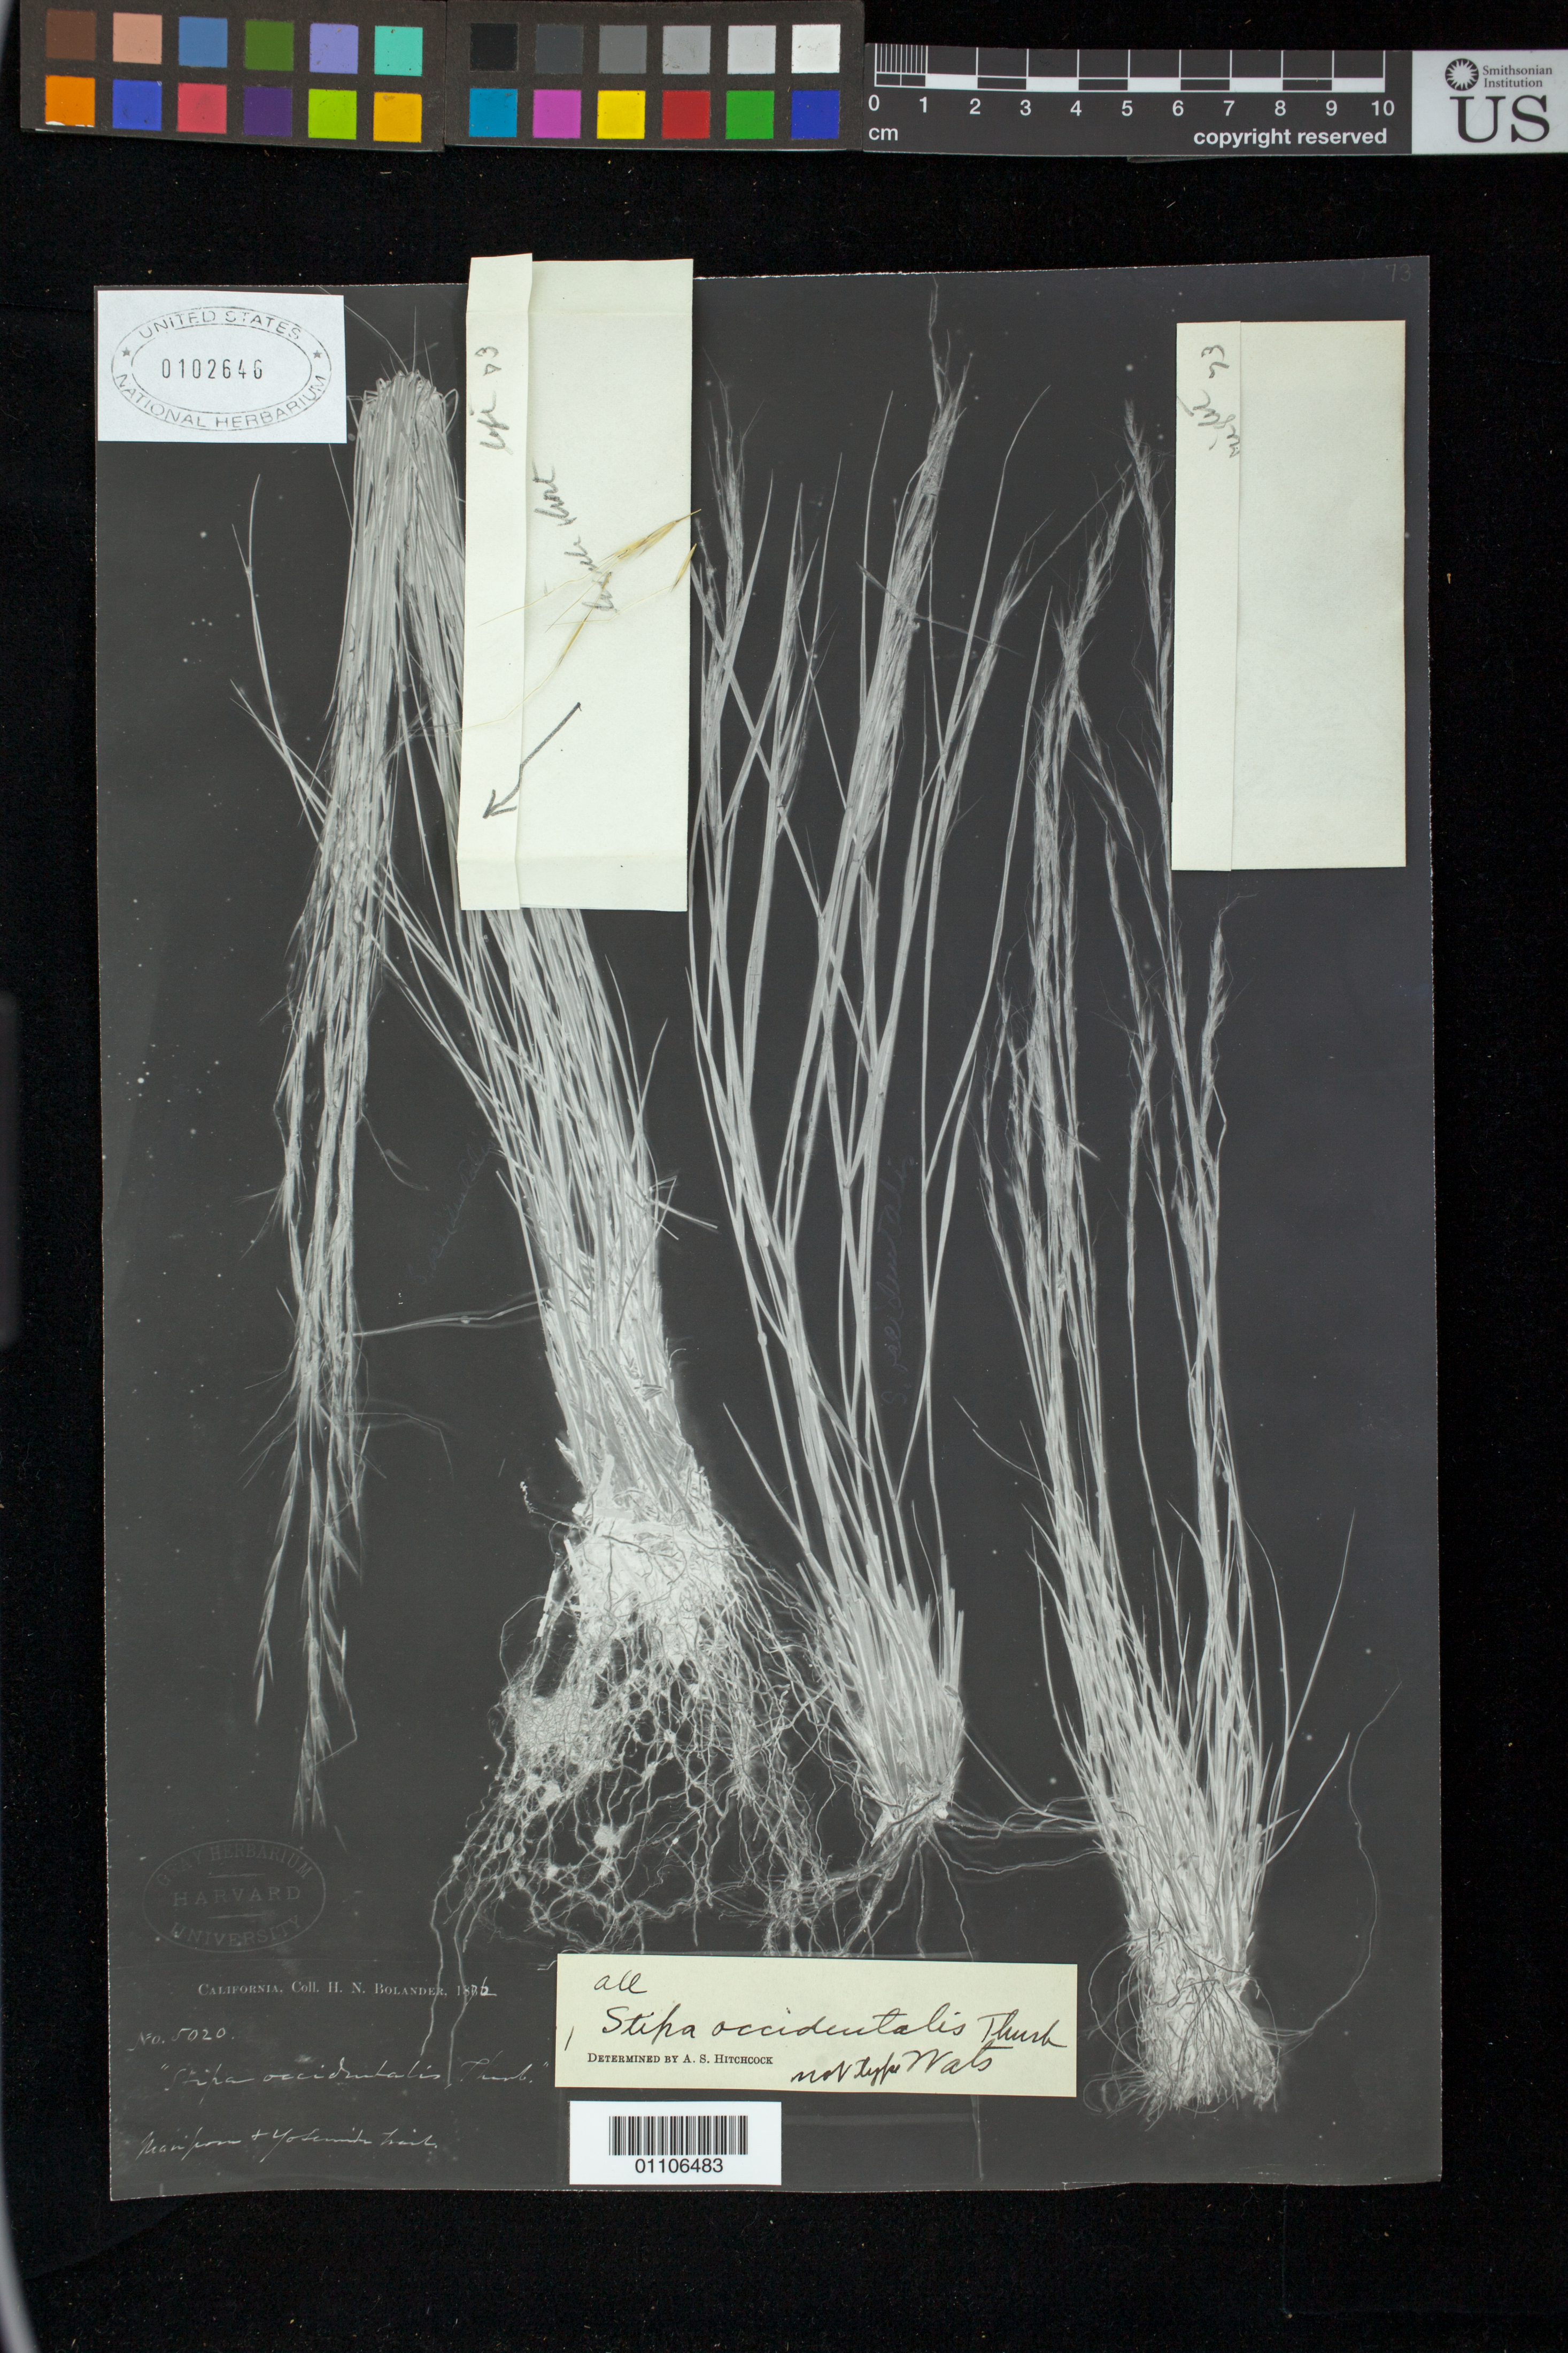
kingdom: Plantae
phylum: Tracheophyta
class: Liliopsida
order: Poales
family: Poaceae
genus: Stipa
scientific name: Stipa stricta var. sparsiflora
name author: Vasey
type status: Isosyntype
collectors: H. Bolander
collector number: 5020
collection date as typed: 1866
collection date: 1866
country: United States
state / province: California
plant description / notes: Photocopy and fragmentary material of type specimen ex herb. GH (HUH).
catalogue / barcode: US 102646